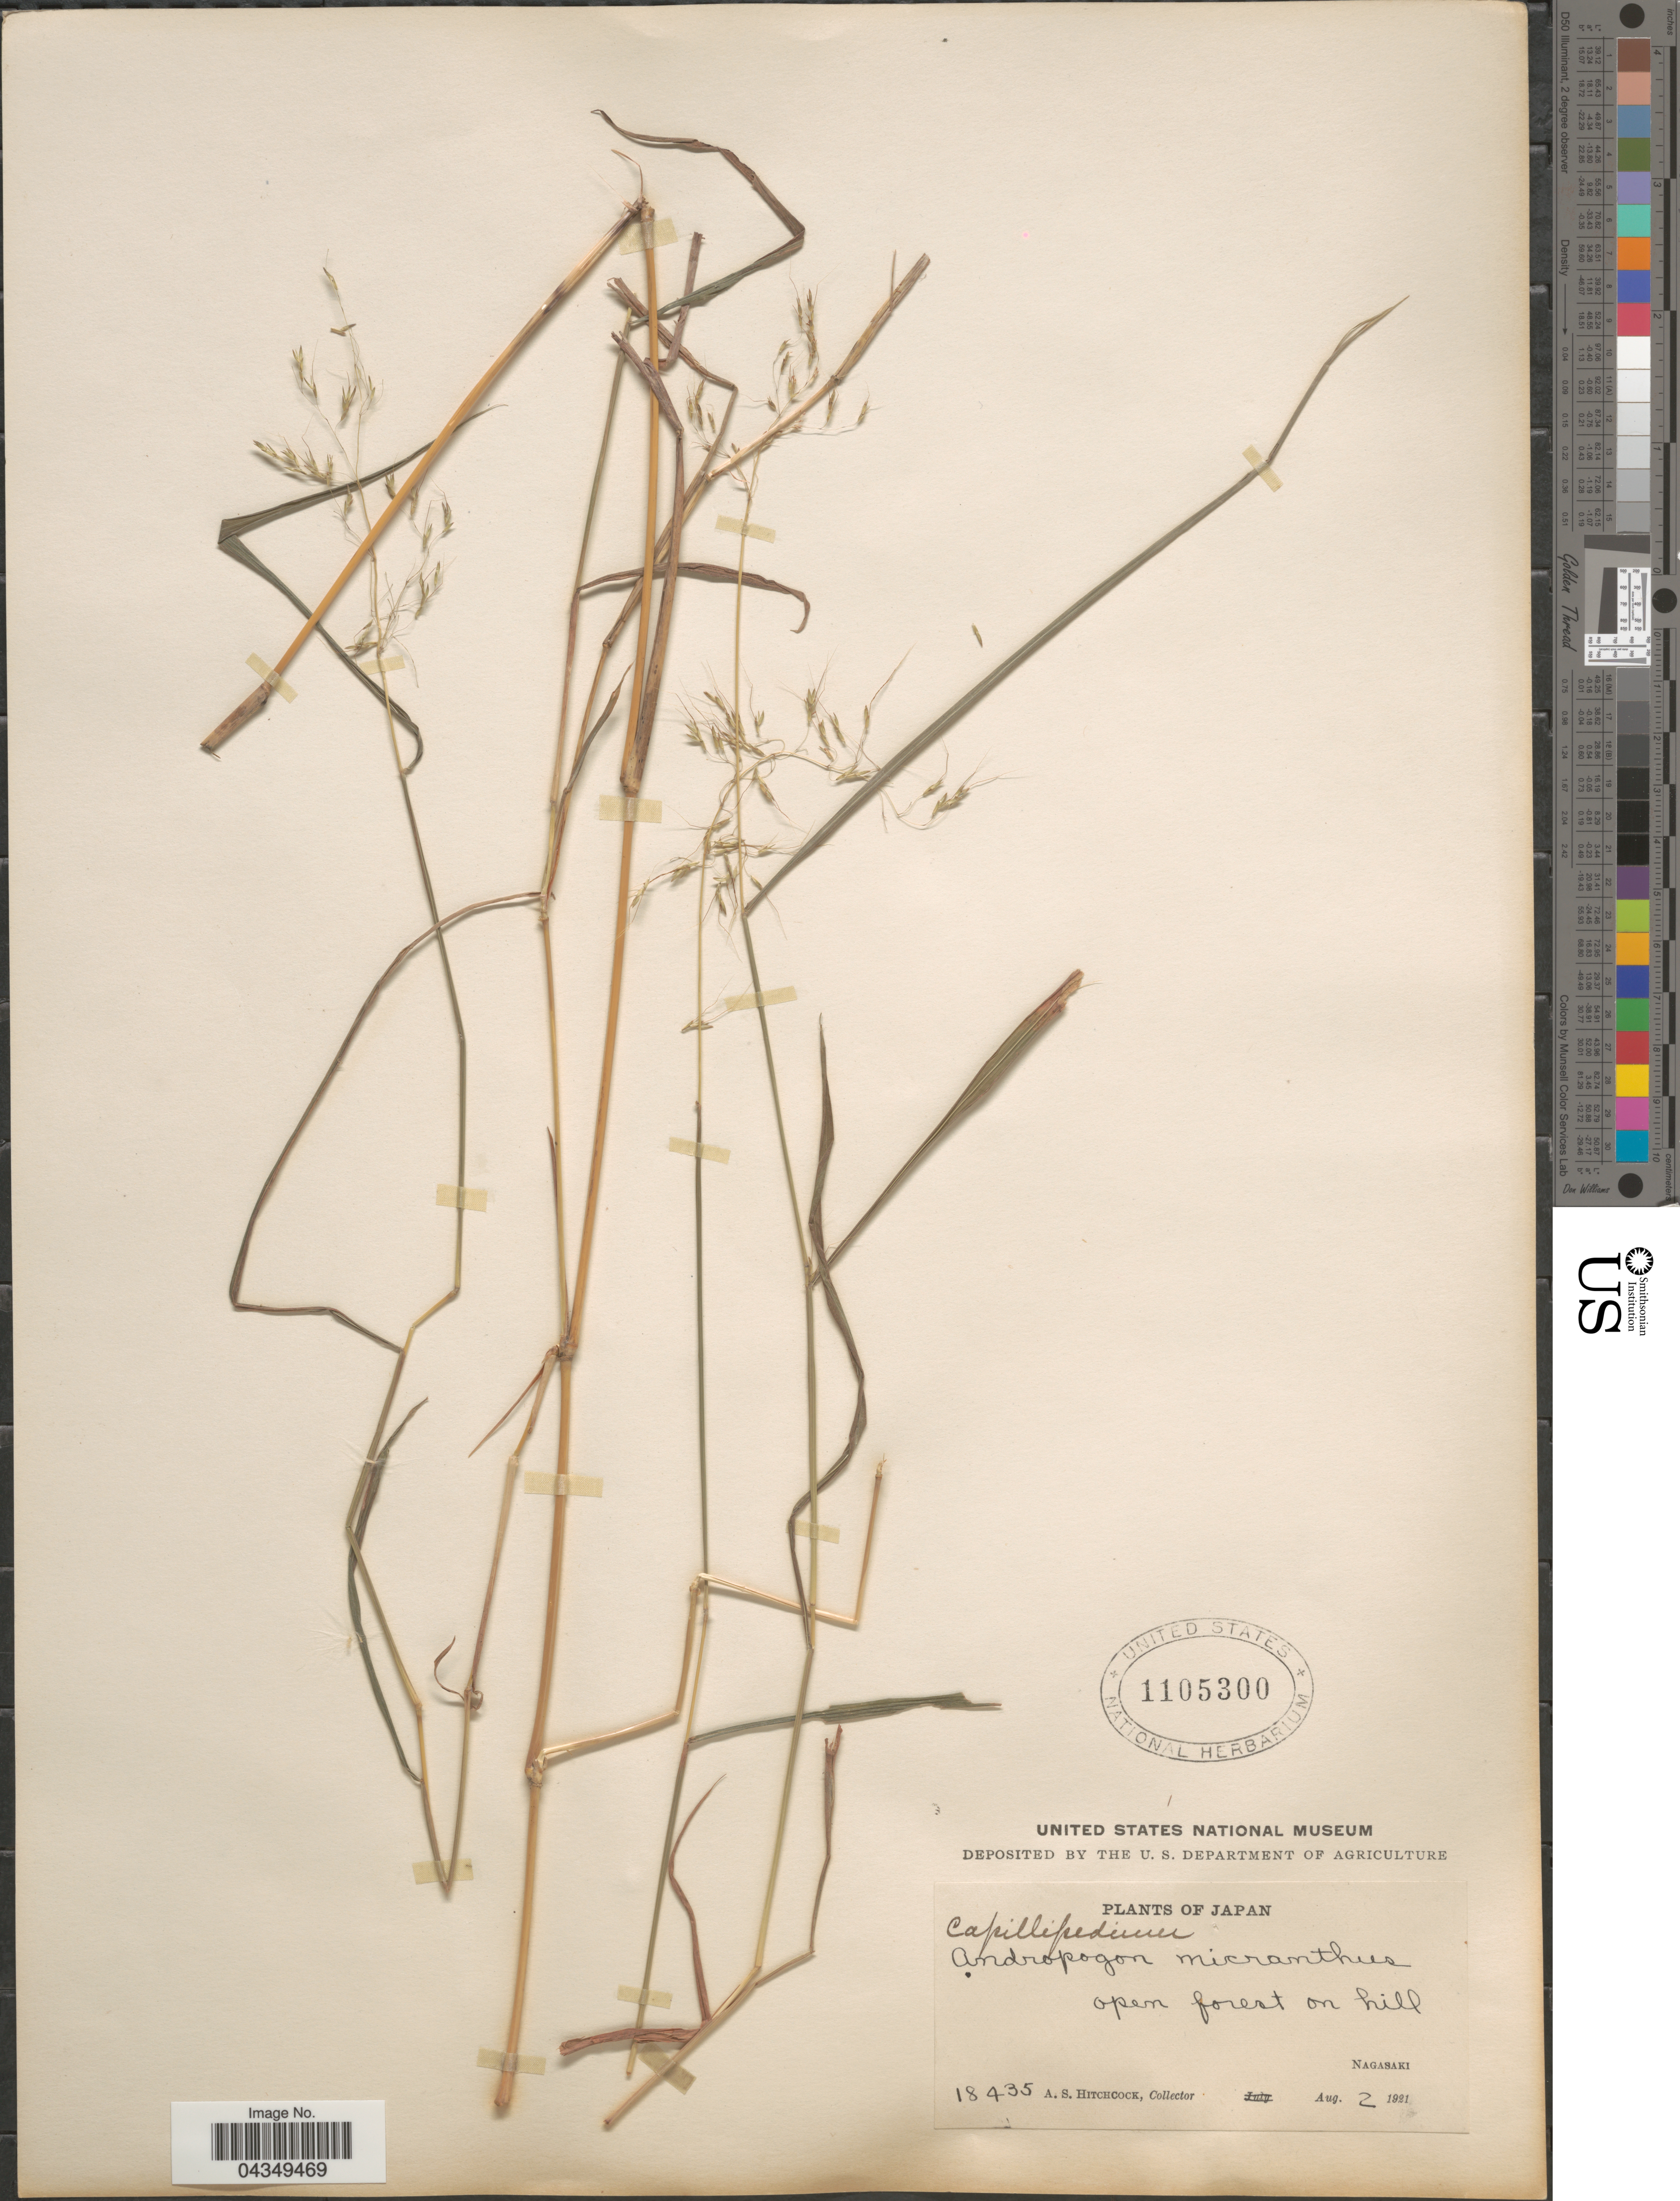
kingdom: Plantae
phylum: Tracheophyta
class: Liliopsida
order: Poales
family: Poaceae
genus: Capillipedium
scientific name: Capillipedium parviflorum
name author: (R. Br.) Stapf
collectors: A. S. Hitchcock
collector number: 18435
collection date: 1921-08-02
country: Japan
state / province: Nagasaki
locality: Open forest on hill.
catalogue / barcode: US 1105300